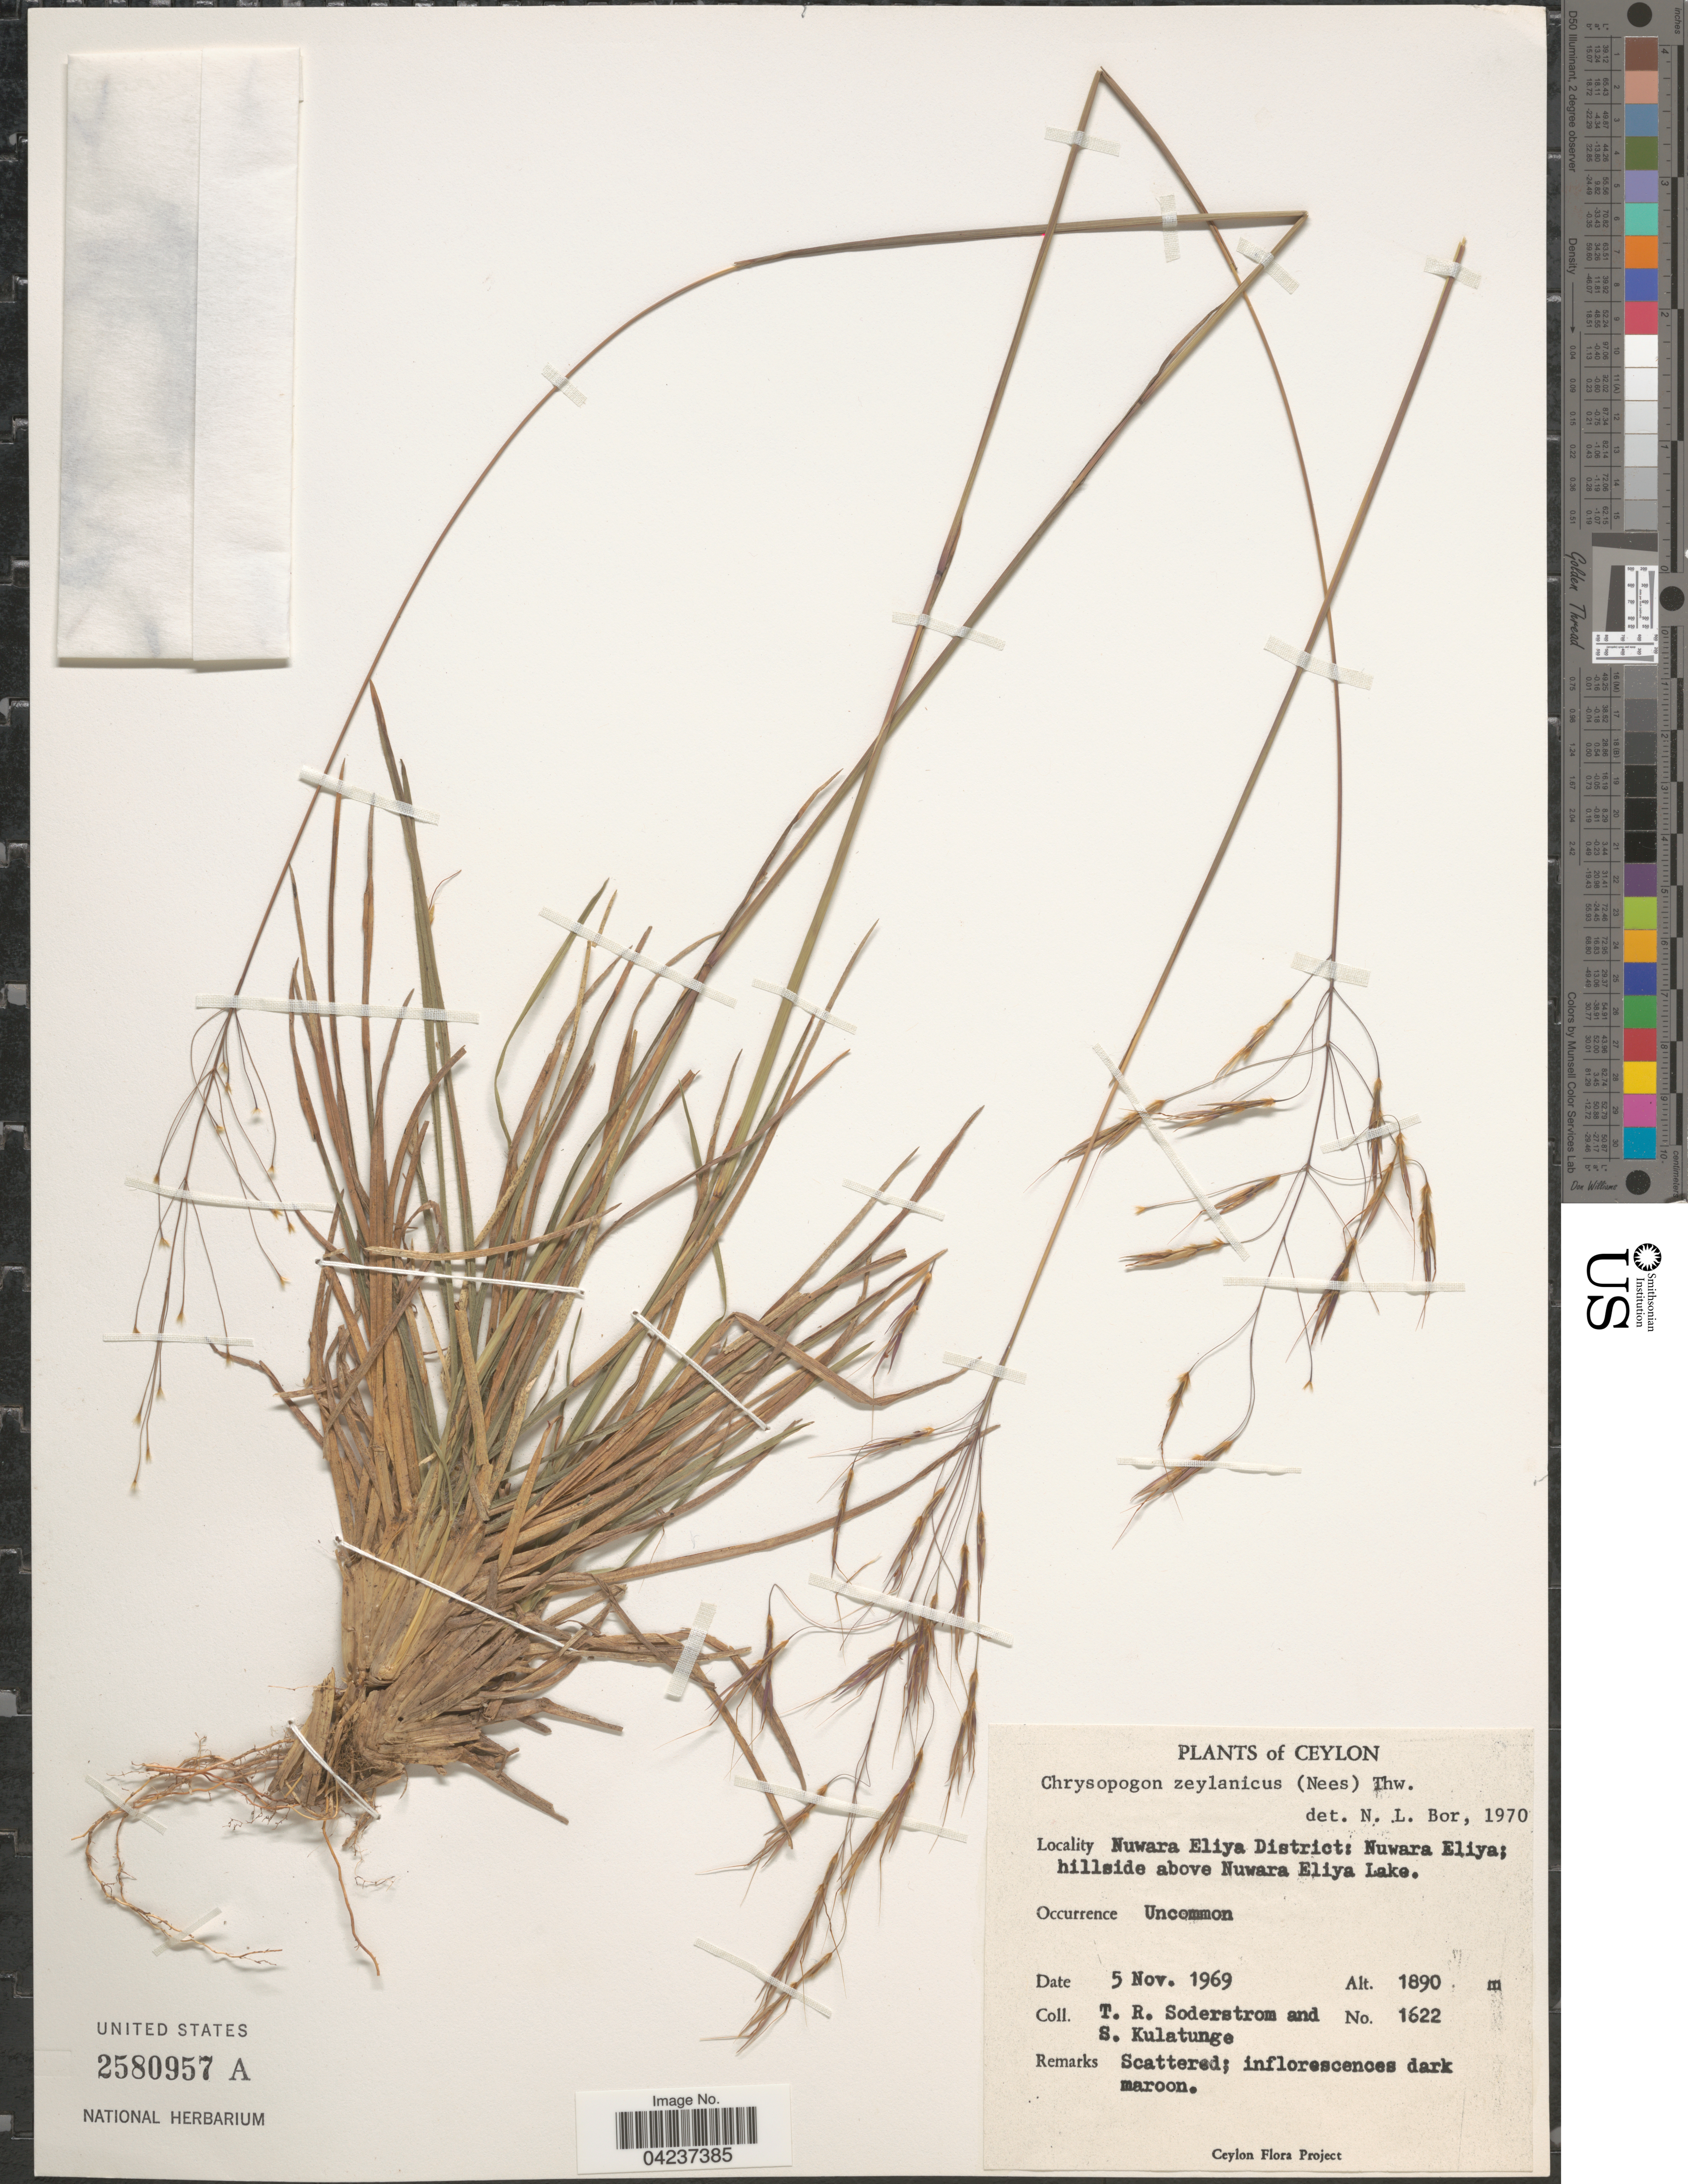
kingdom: Plantae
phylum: Tracheophyta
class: Liliopsida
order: Poales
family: Poaceae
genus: Chrysopogon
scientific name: Chrysopogon nodulibarbis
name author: (Hochst. ex Steud.) Henr.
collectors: T. R. Soderstrom & S. Kulatunge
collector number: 1622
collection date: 1969-11-05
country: Sri Lanka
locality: Ceylon. Nuwara Eliya District: Nuwara Eliya; hillside above Nuwara Eliya Lake.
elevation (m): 1890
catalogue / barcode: US 2580957A